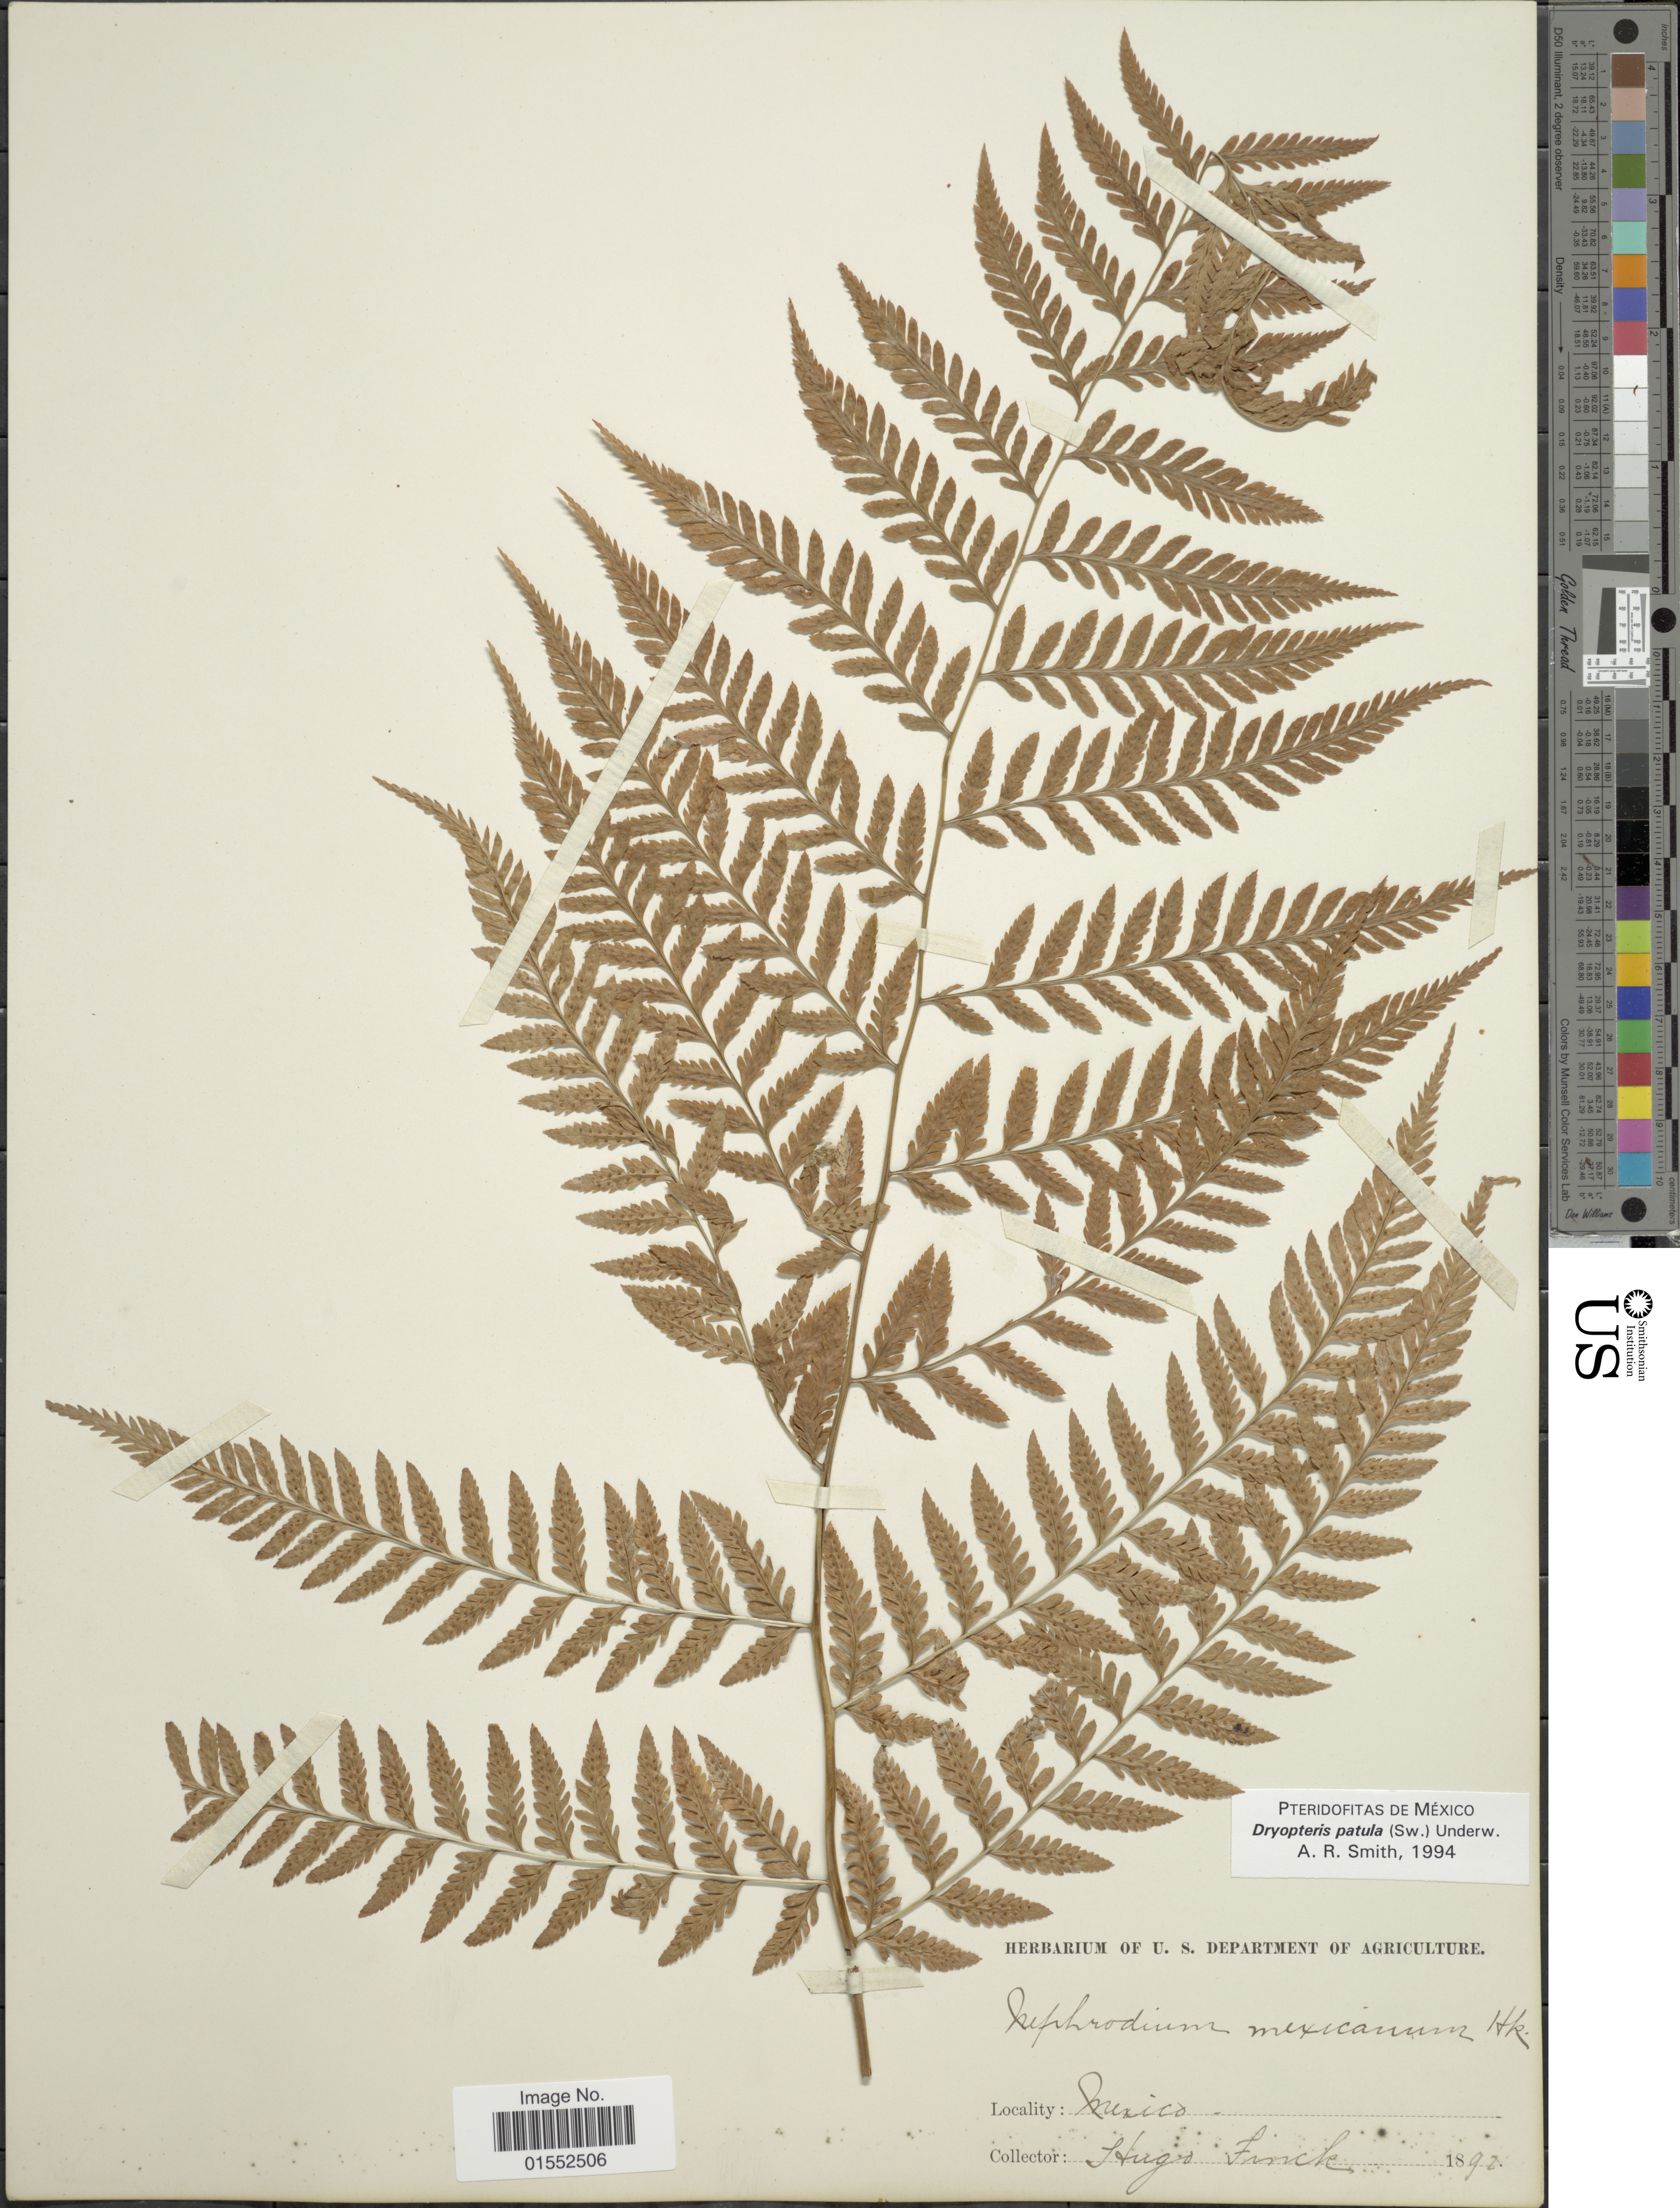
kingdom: Plantae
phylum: Tracheophyta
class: Polypodiopsida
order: Polypodiales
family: Dryopteridaceae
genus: Dryopteris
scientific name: Dryopteris patula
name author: (Sw.) Underw.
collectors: H. Finck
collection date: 1892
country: Mexico